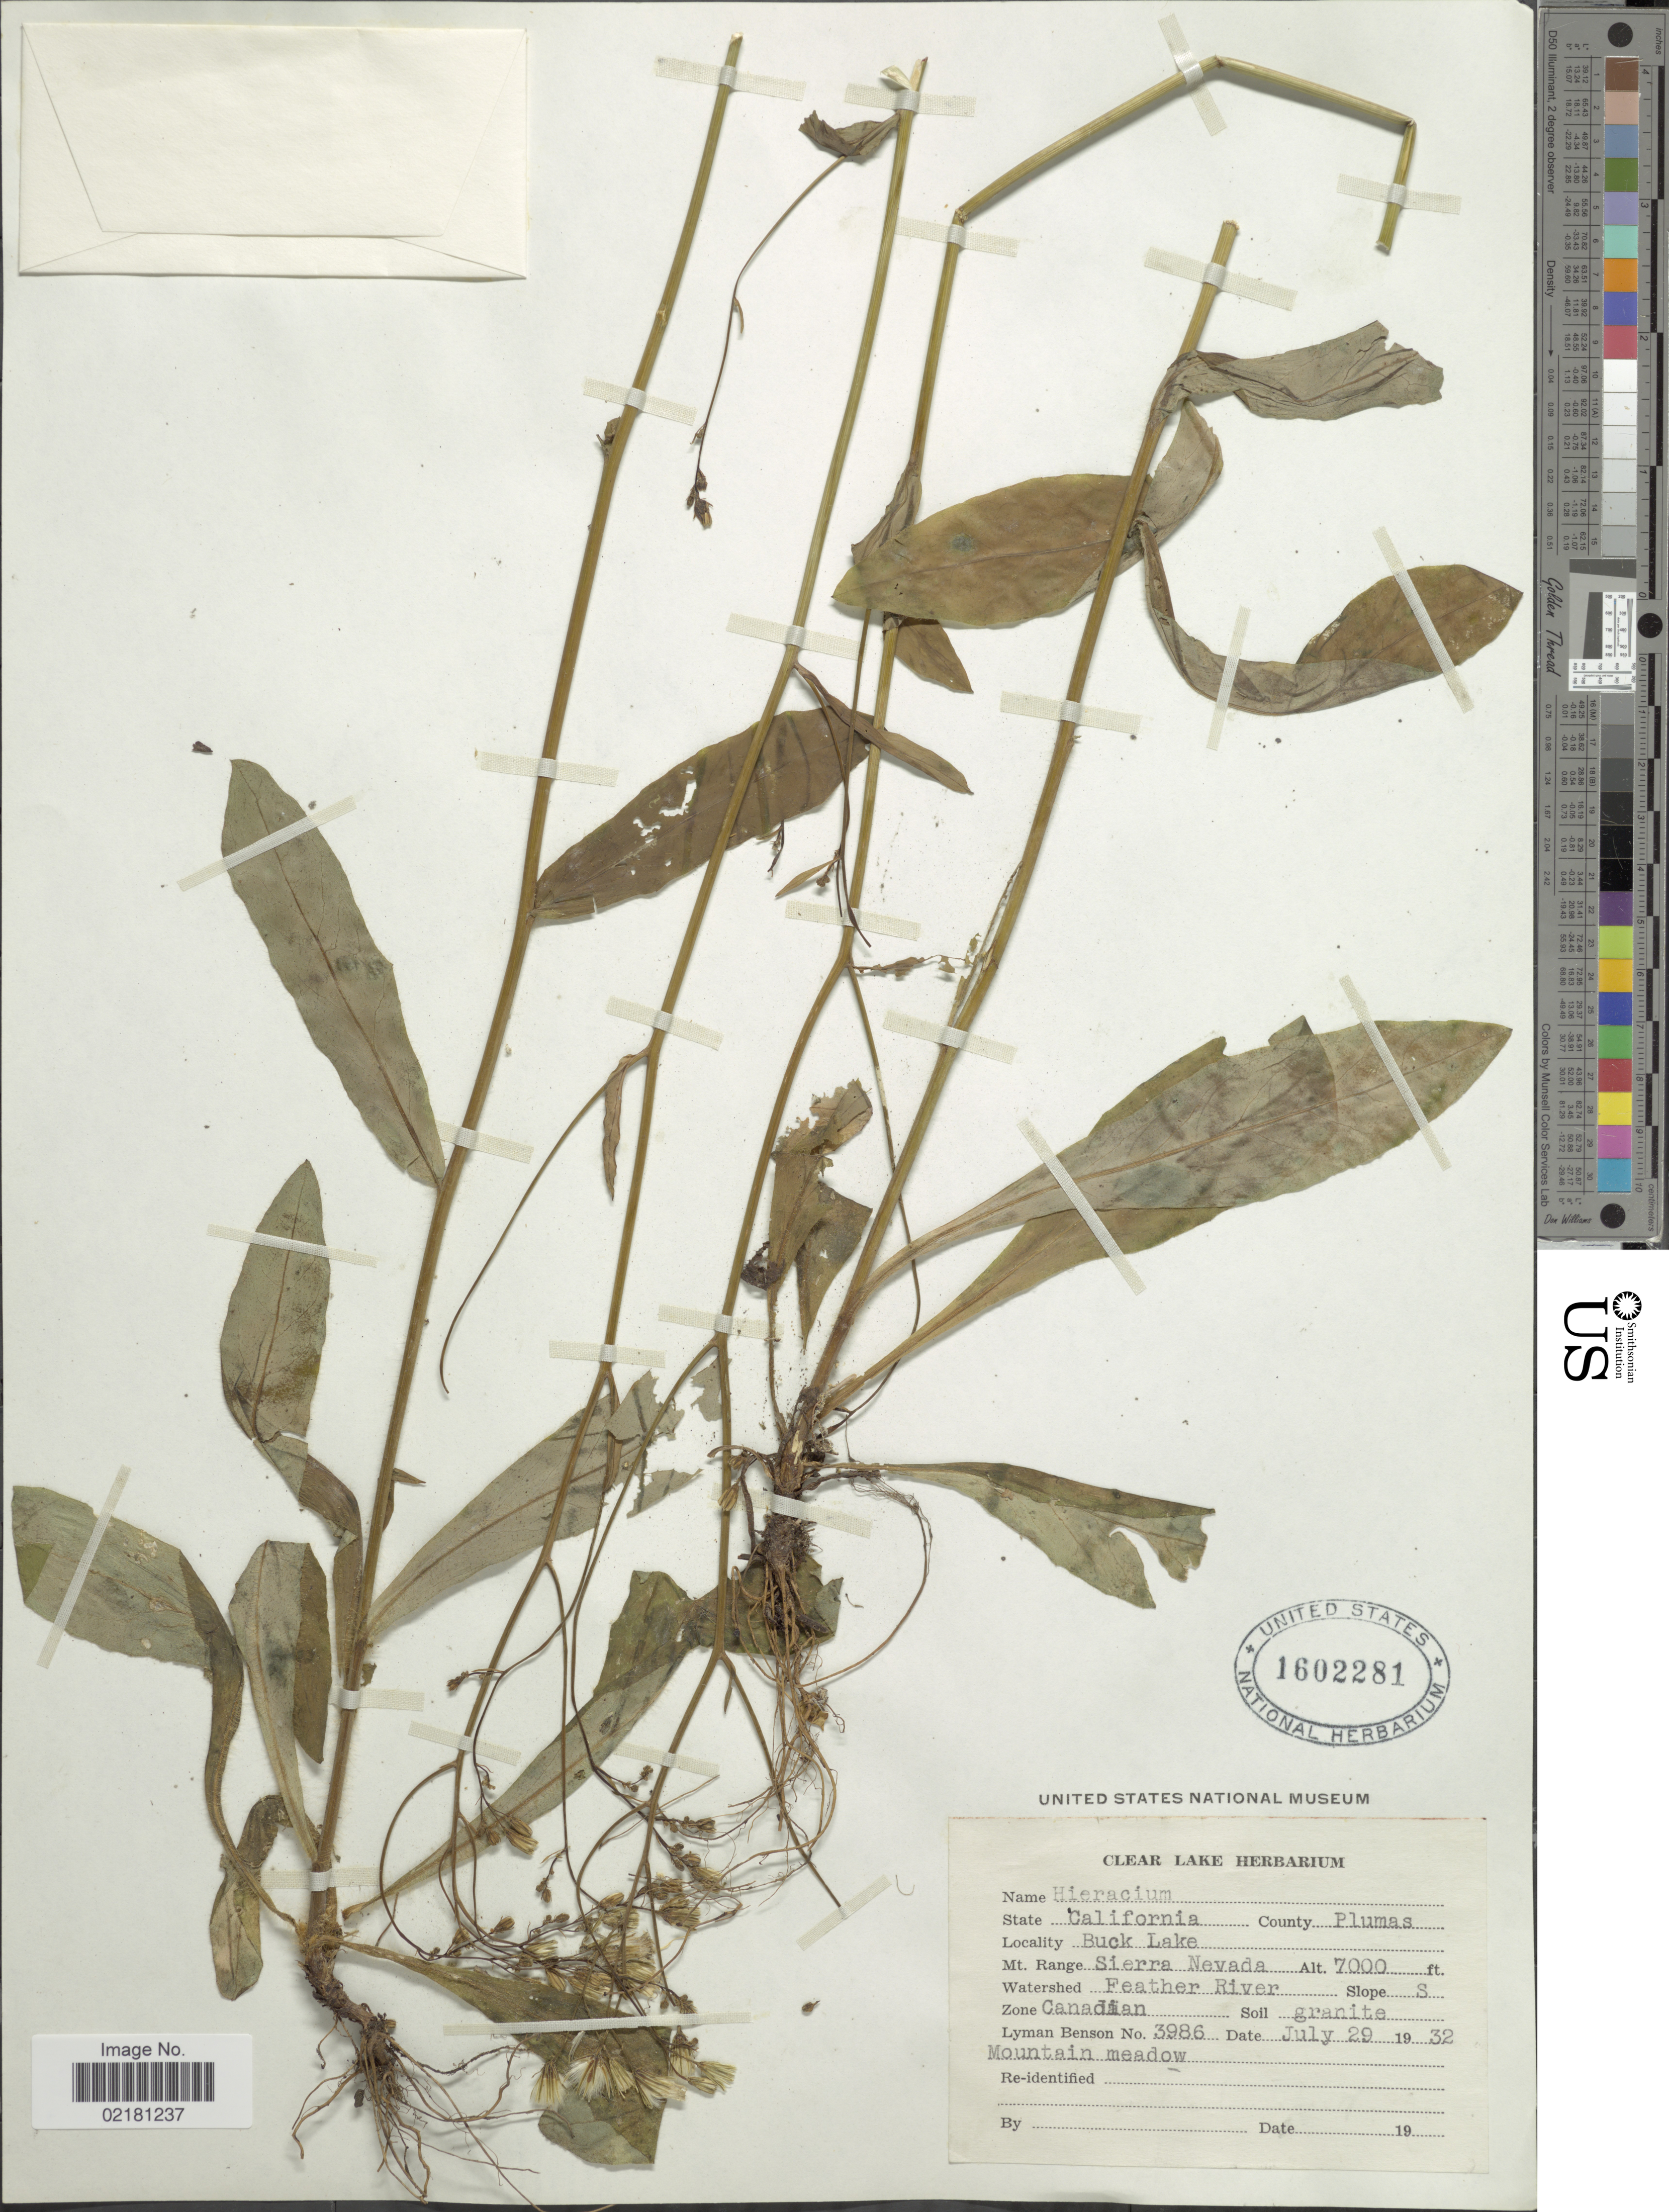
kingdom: Plantae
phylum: Tracheophyta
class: Magnoliopsida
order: Asterales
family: Asteraceae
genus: Hieracium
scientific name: Hieracium repandulare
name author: Druce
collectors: L. D. Benson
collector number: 3986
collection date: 1932-07-29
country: United States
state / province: California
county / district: Plumas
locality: Plumas County, Buck Lake, Mt. Range Sierra Nevada, Feather River.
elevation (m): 2134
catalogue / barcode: US 1602281